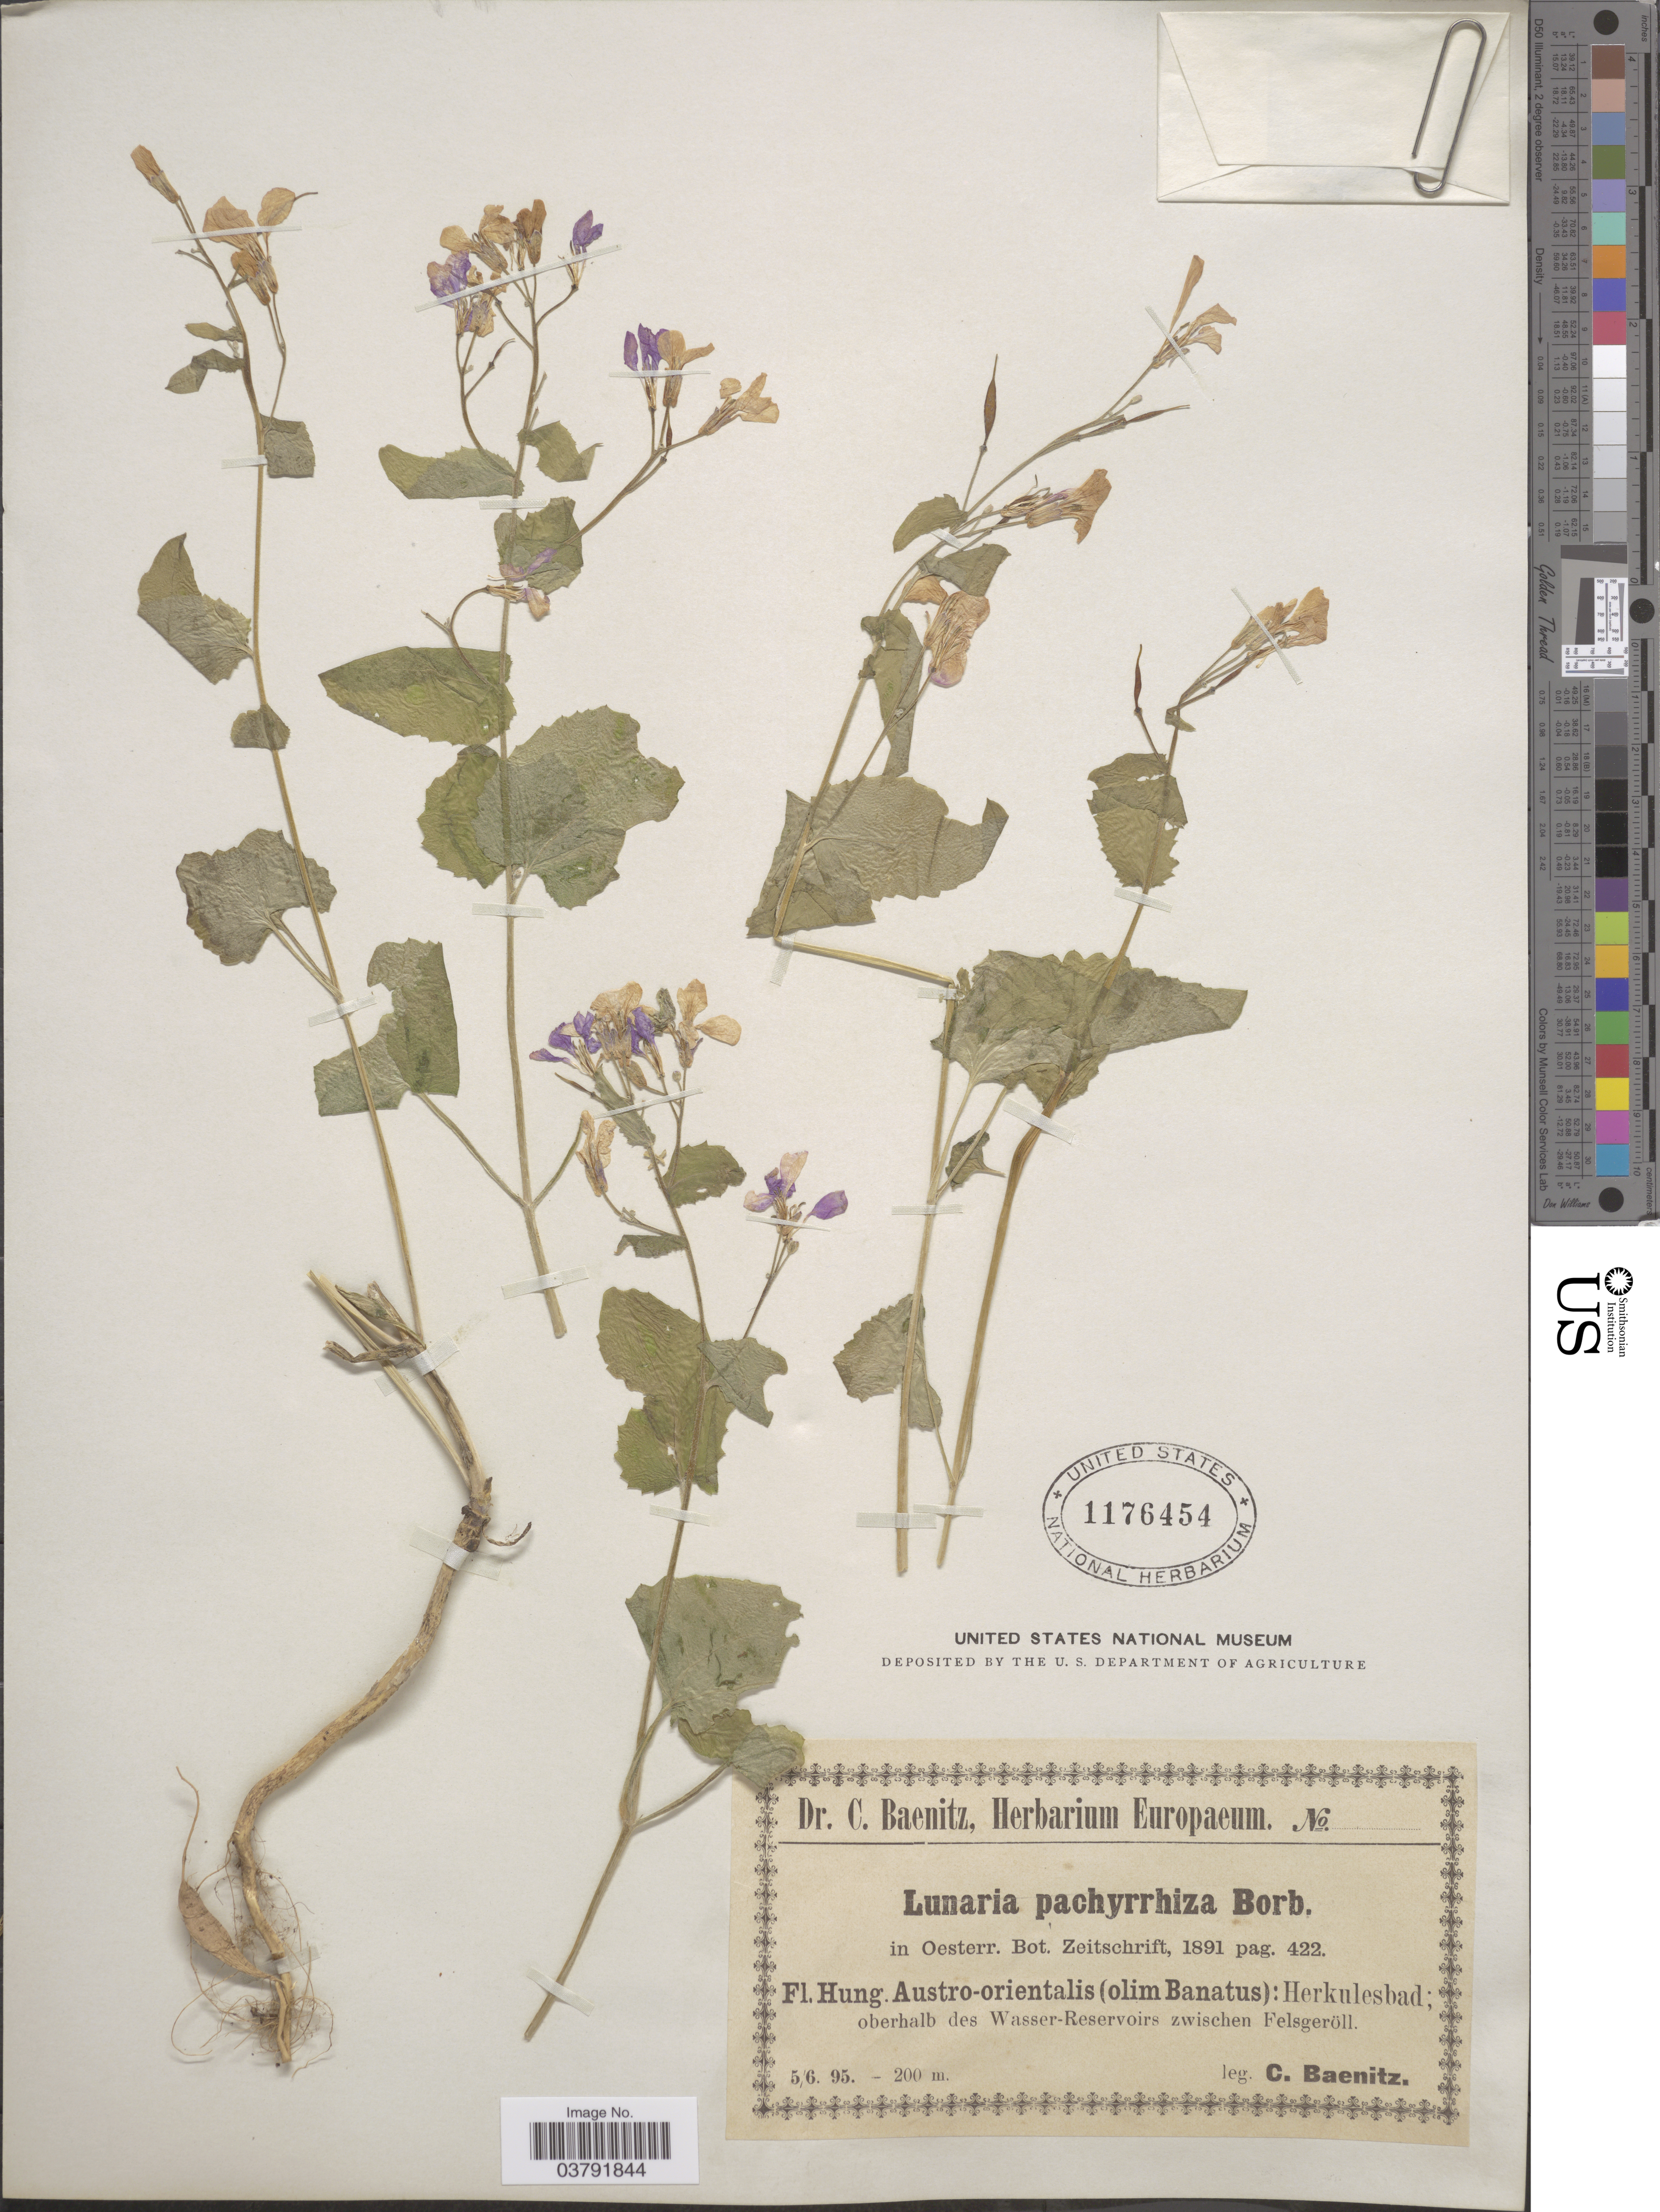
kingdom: Plantae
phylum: Tracheophyta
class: Magnoliopsida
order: Brassicales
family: Brassicaceae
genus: Lunaria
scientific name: Lunaria pachyrrhiza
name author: Borbás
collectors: C. G. Baenitz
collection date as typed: Transcribed d/m/y: 5/6/95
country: Hungary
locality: Hung. Austro-orientalis (olim Banatus); Herkulesbad; oberhalb des Wasser-Reservoirs zwischen Felsgeröll.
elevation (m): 200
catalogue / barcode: US 1176454